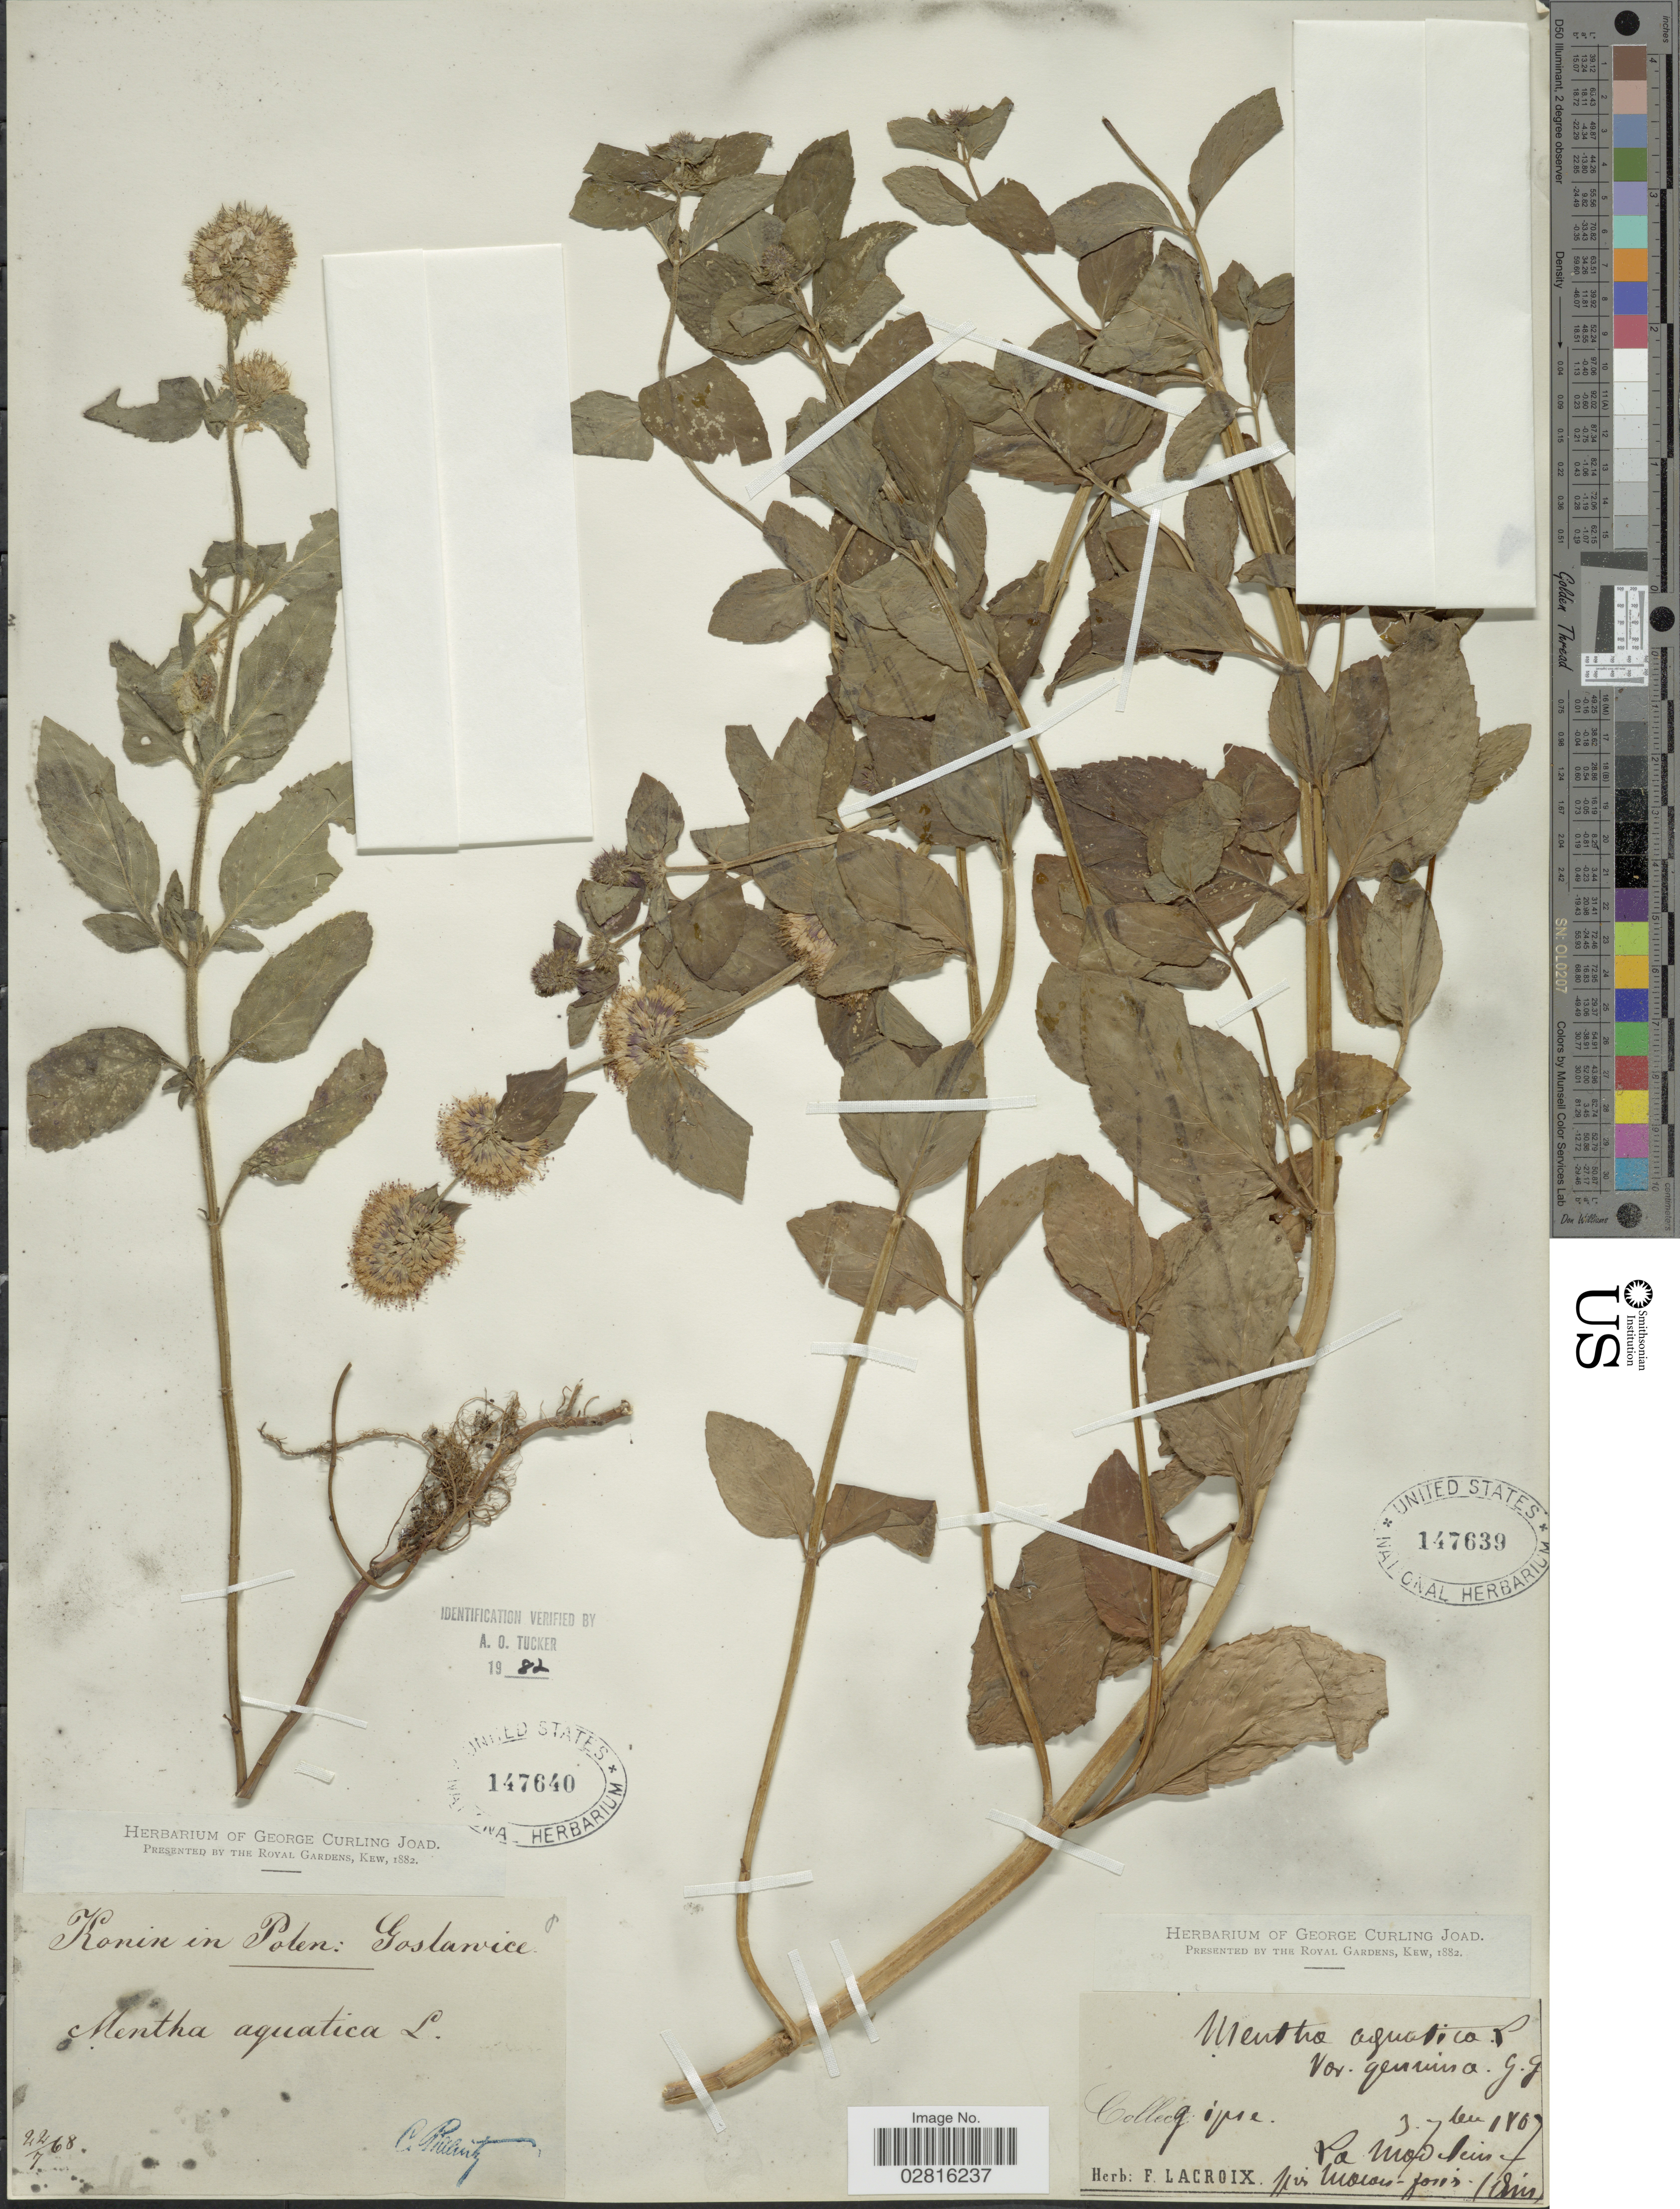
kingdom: Plantae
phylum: Tracheophyta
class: Magnoliopsida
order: Lamiales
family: Lamiaceae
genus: Mentha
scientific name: Mentha aquatica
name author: L.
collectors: F. Lacroix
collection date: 1807-09-03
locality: La Modlein près Moion-forris [interpreted]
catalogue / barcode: US 147639